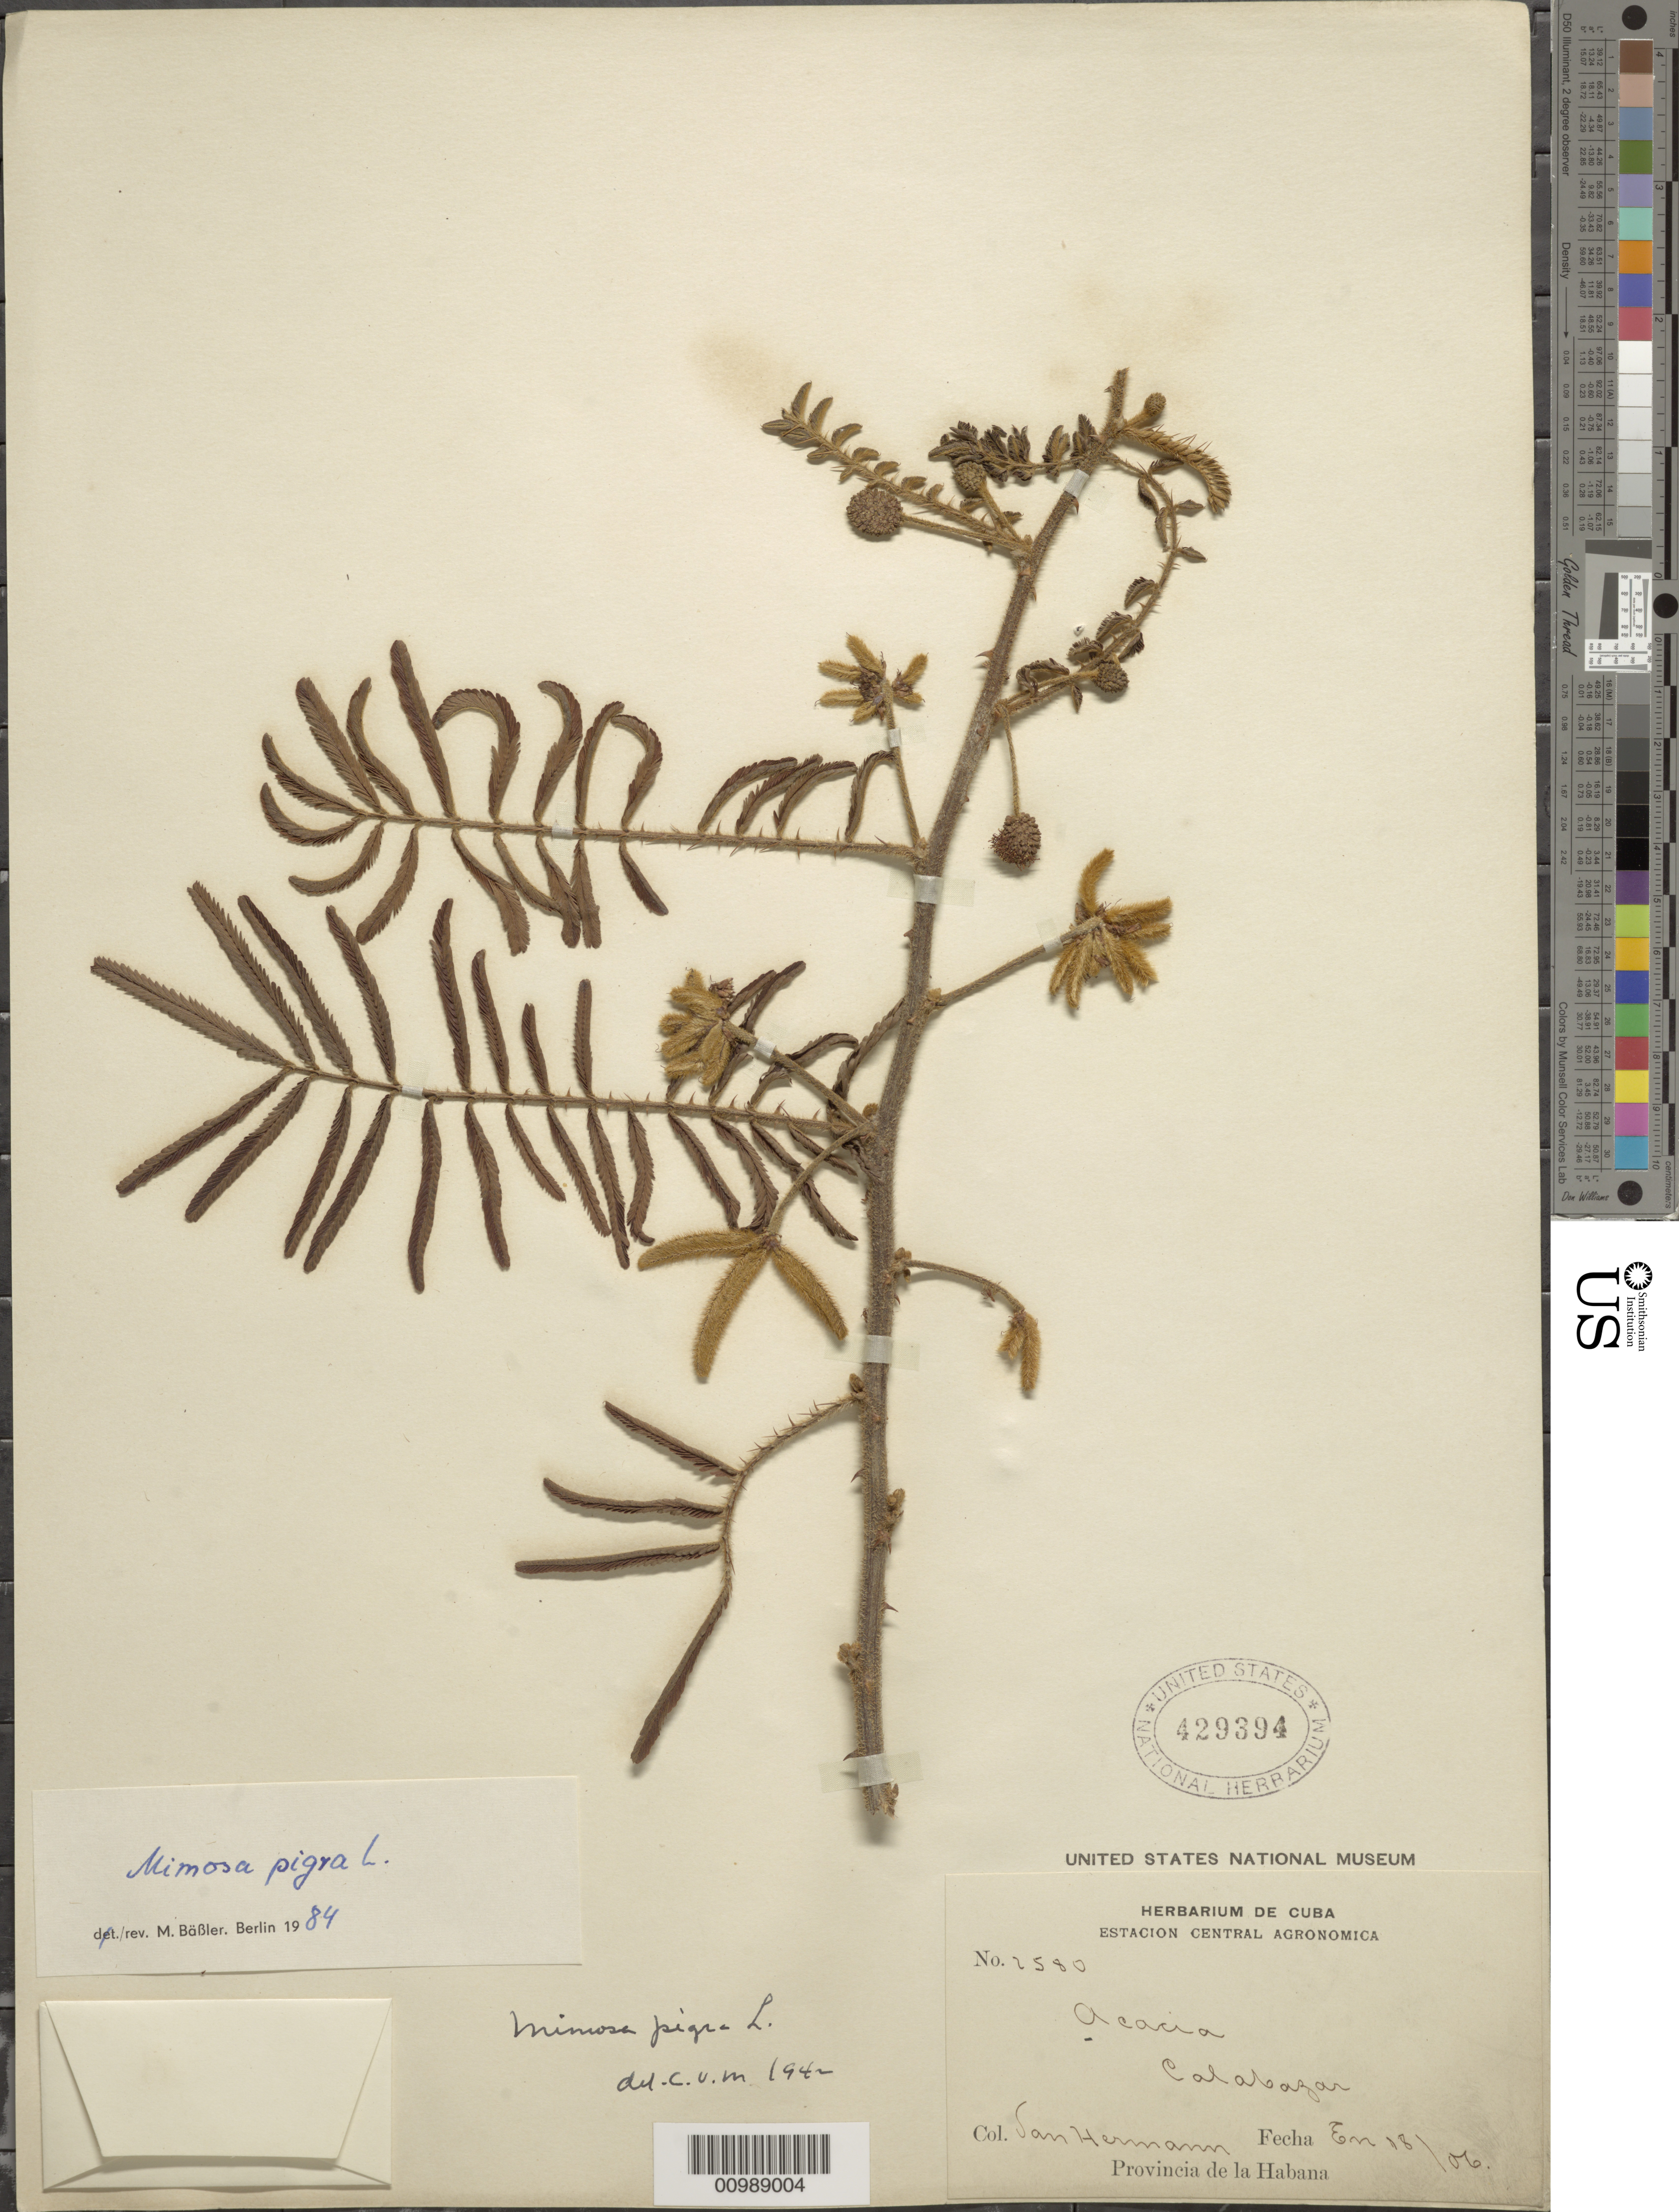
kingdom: Plantae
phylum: Tracheophyta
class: Magnoliopsida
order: Fabales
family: Fabaceae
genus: Mimosa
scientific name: Mimosa pigra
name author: L.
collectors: S. Hermann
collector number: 2580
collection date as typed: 18 Jun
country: Cuba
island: Cuba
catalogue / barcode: US 429394